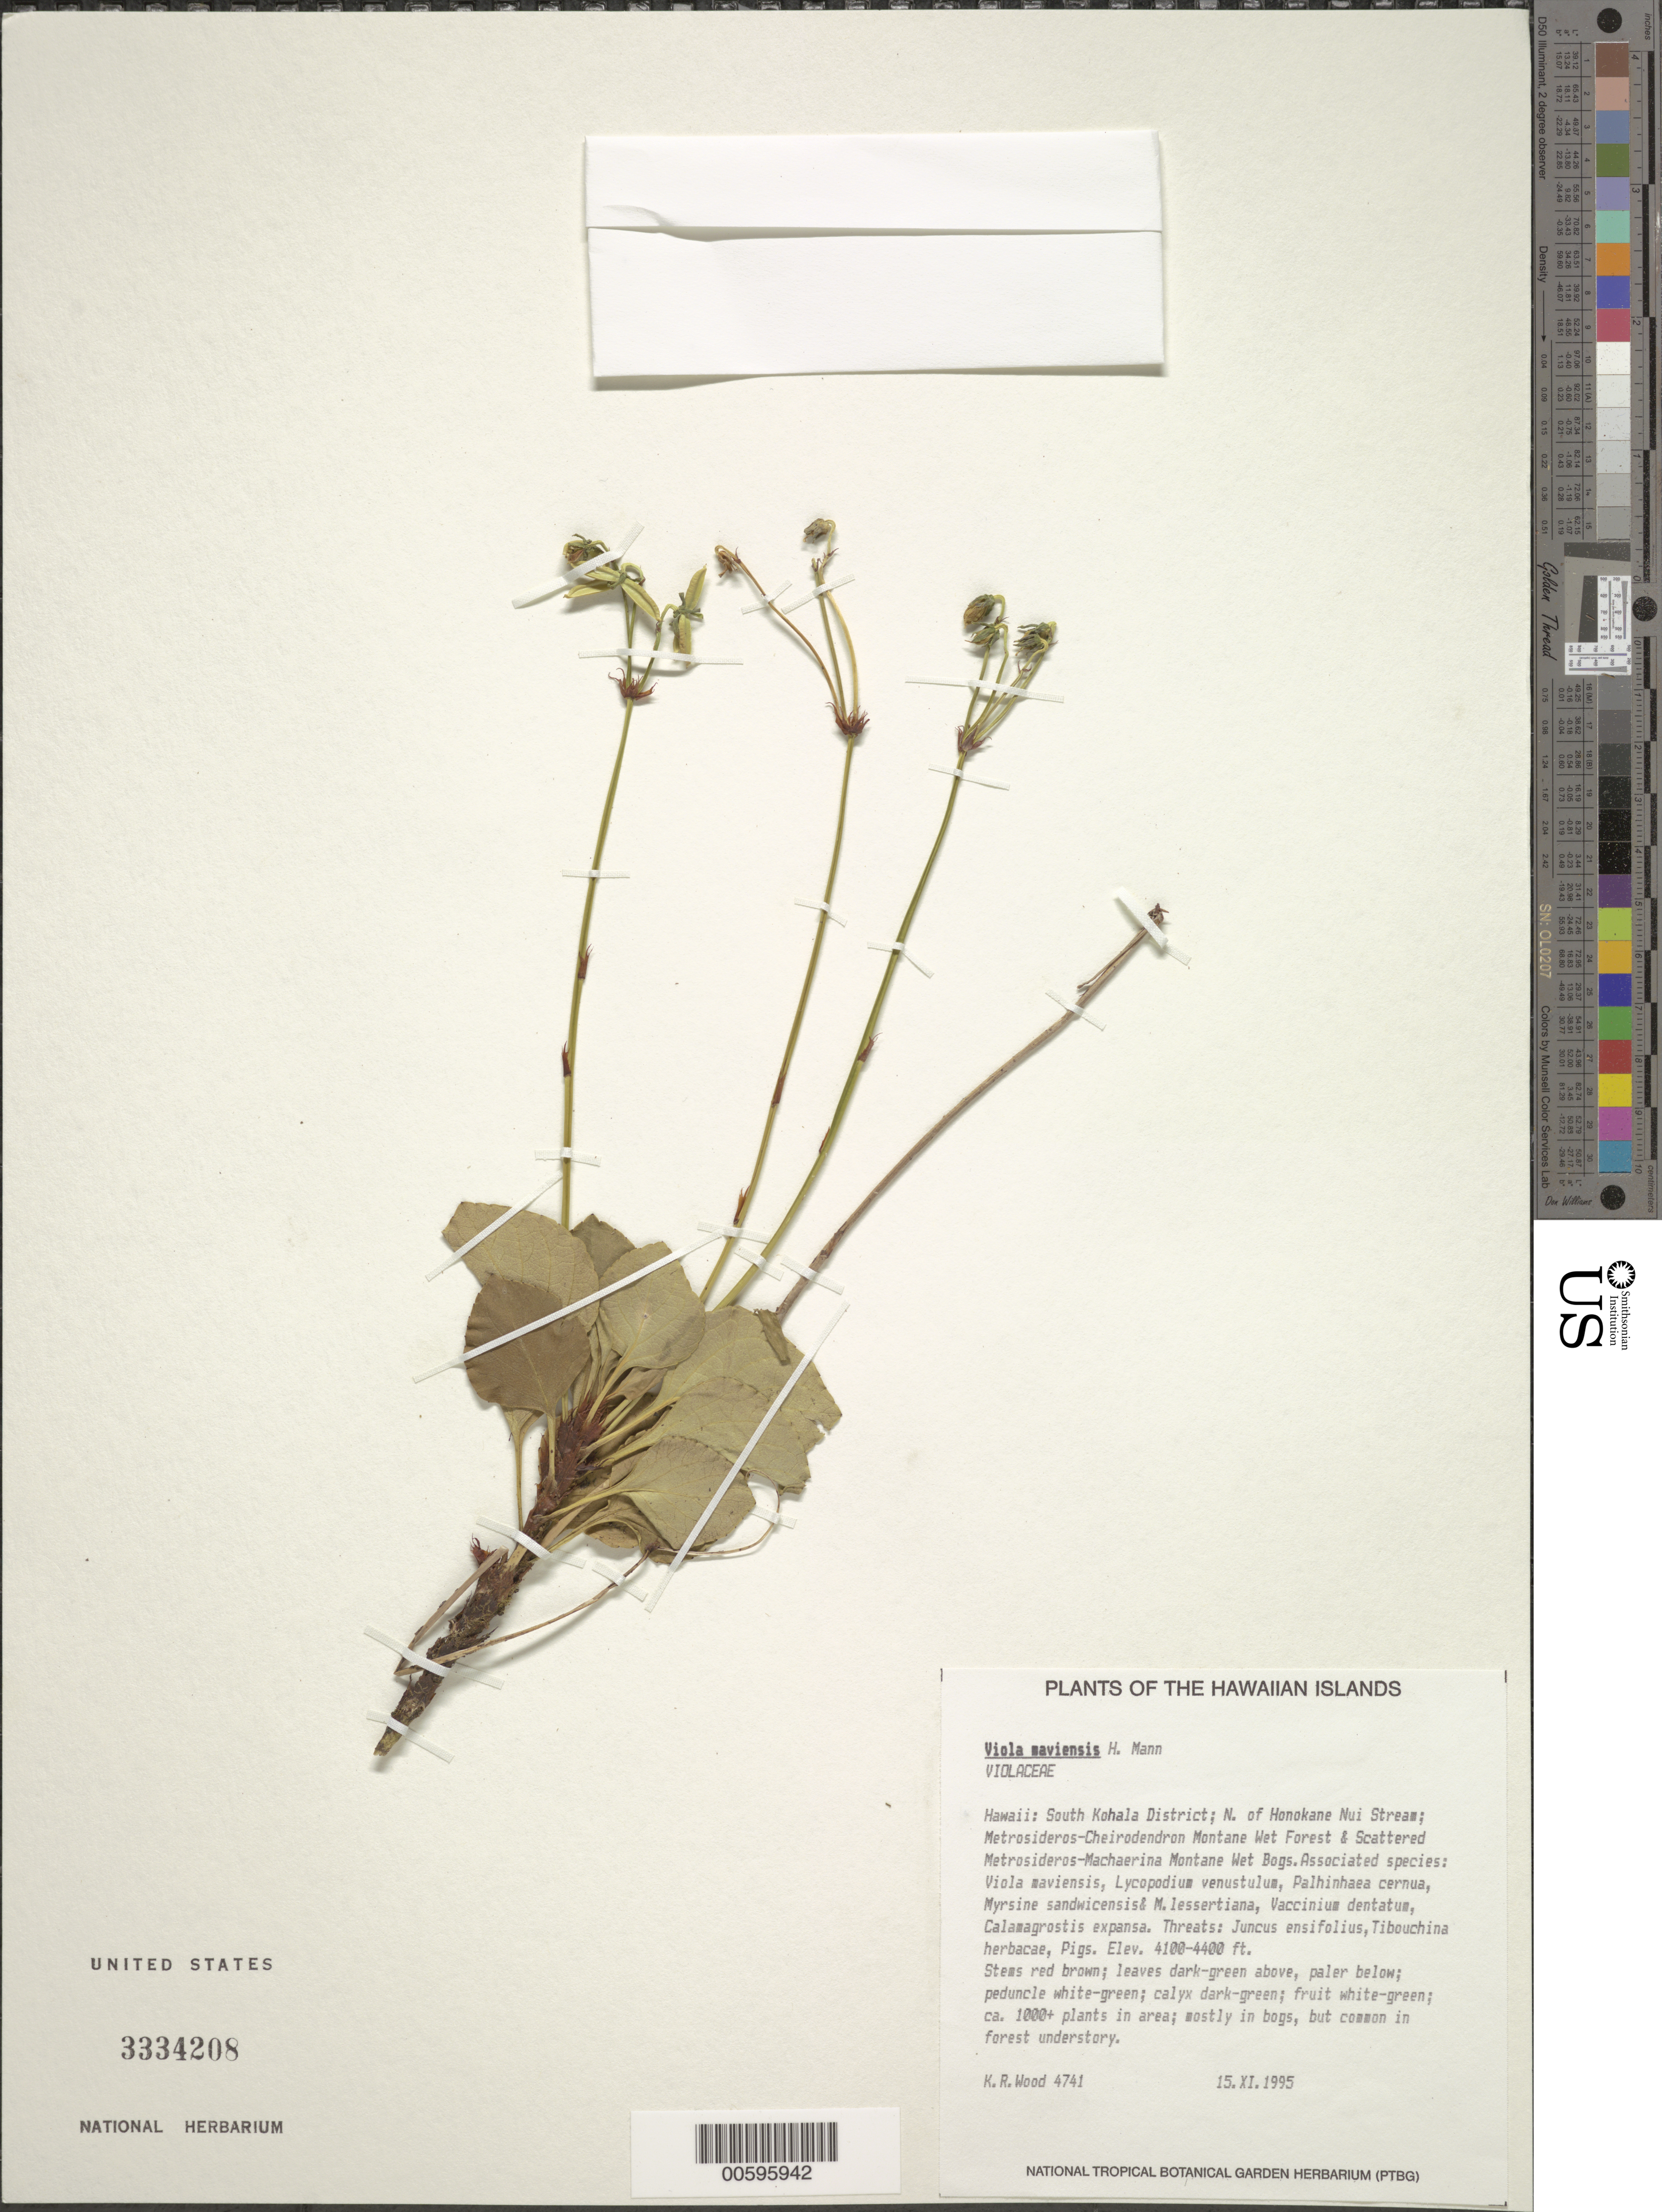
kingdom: Plantae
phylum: Tracheophyta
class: Magnoliopsida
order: Malpighiales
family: Violaceae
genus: Viola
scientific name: Viola maviensis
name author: H. Mann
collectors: K. R. Wood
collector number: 4741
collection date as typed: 15 Nov 1995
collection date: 1995-11-15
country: United States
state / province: Hawaii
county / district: Hawaii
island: Hawaii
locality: South Kohala Dist; N of Honokane Nui Stream.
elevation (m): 1250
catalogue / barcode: US 334208